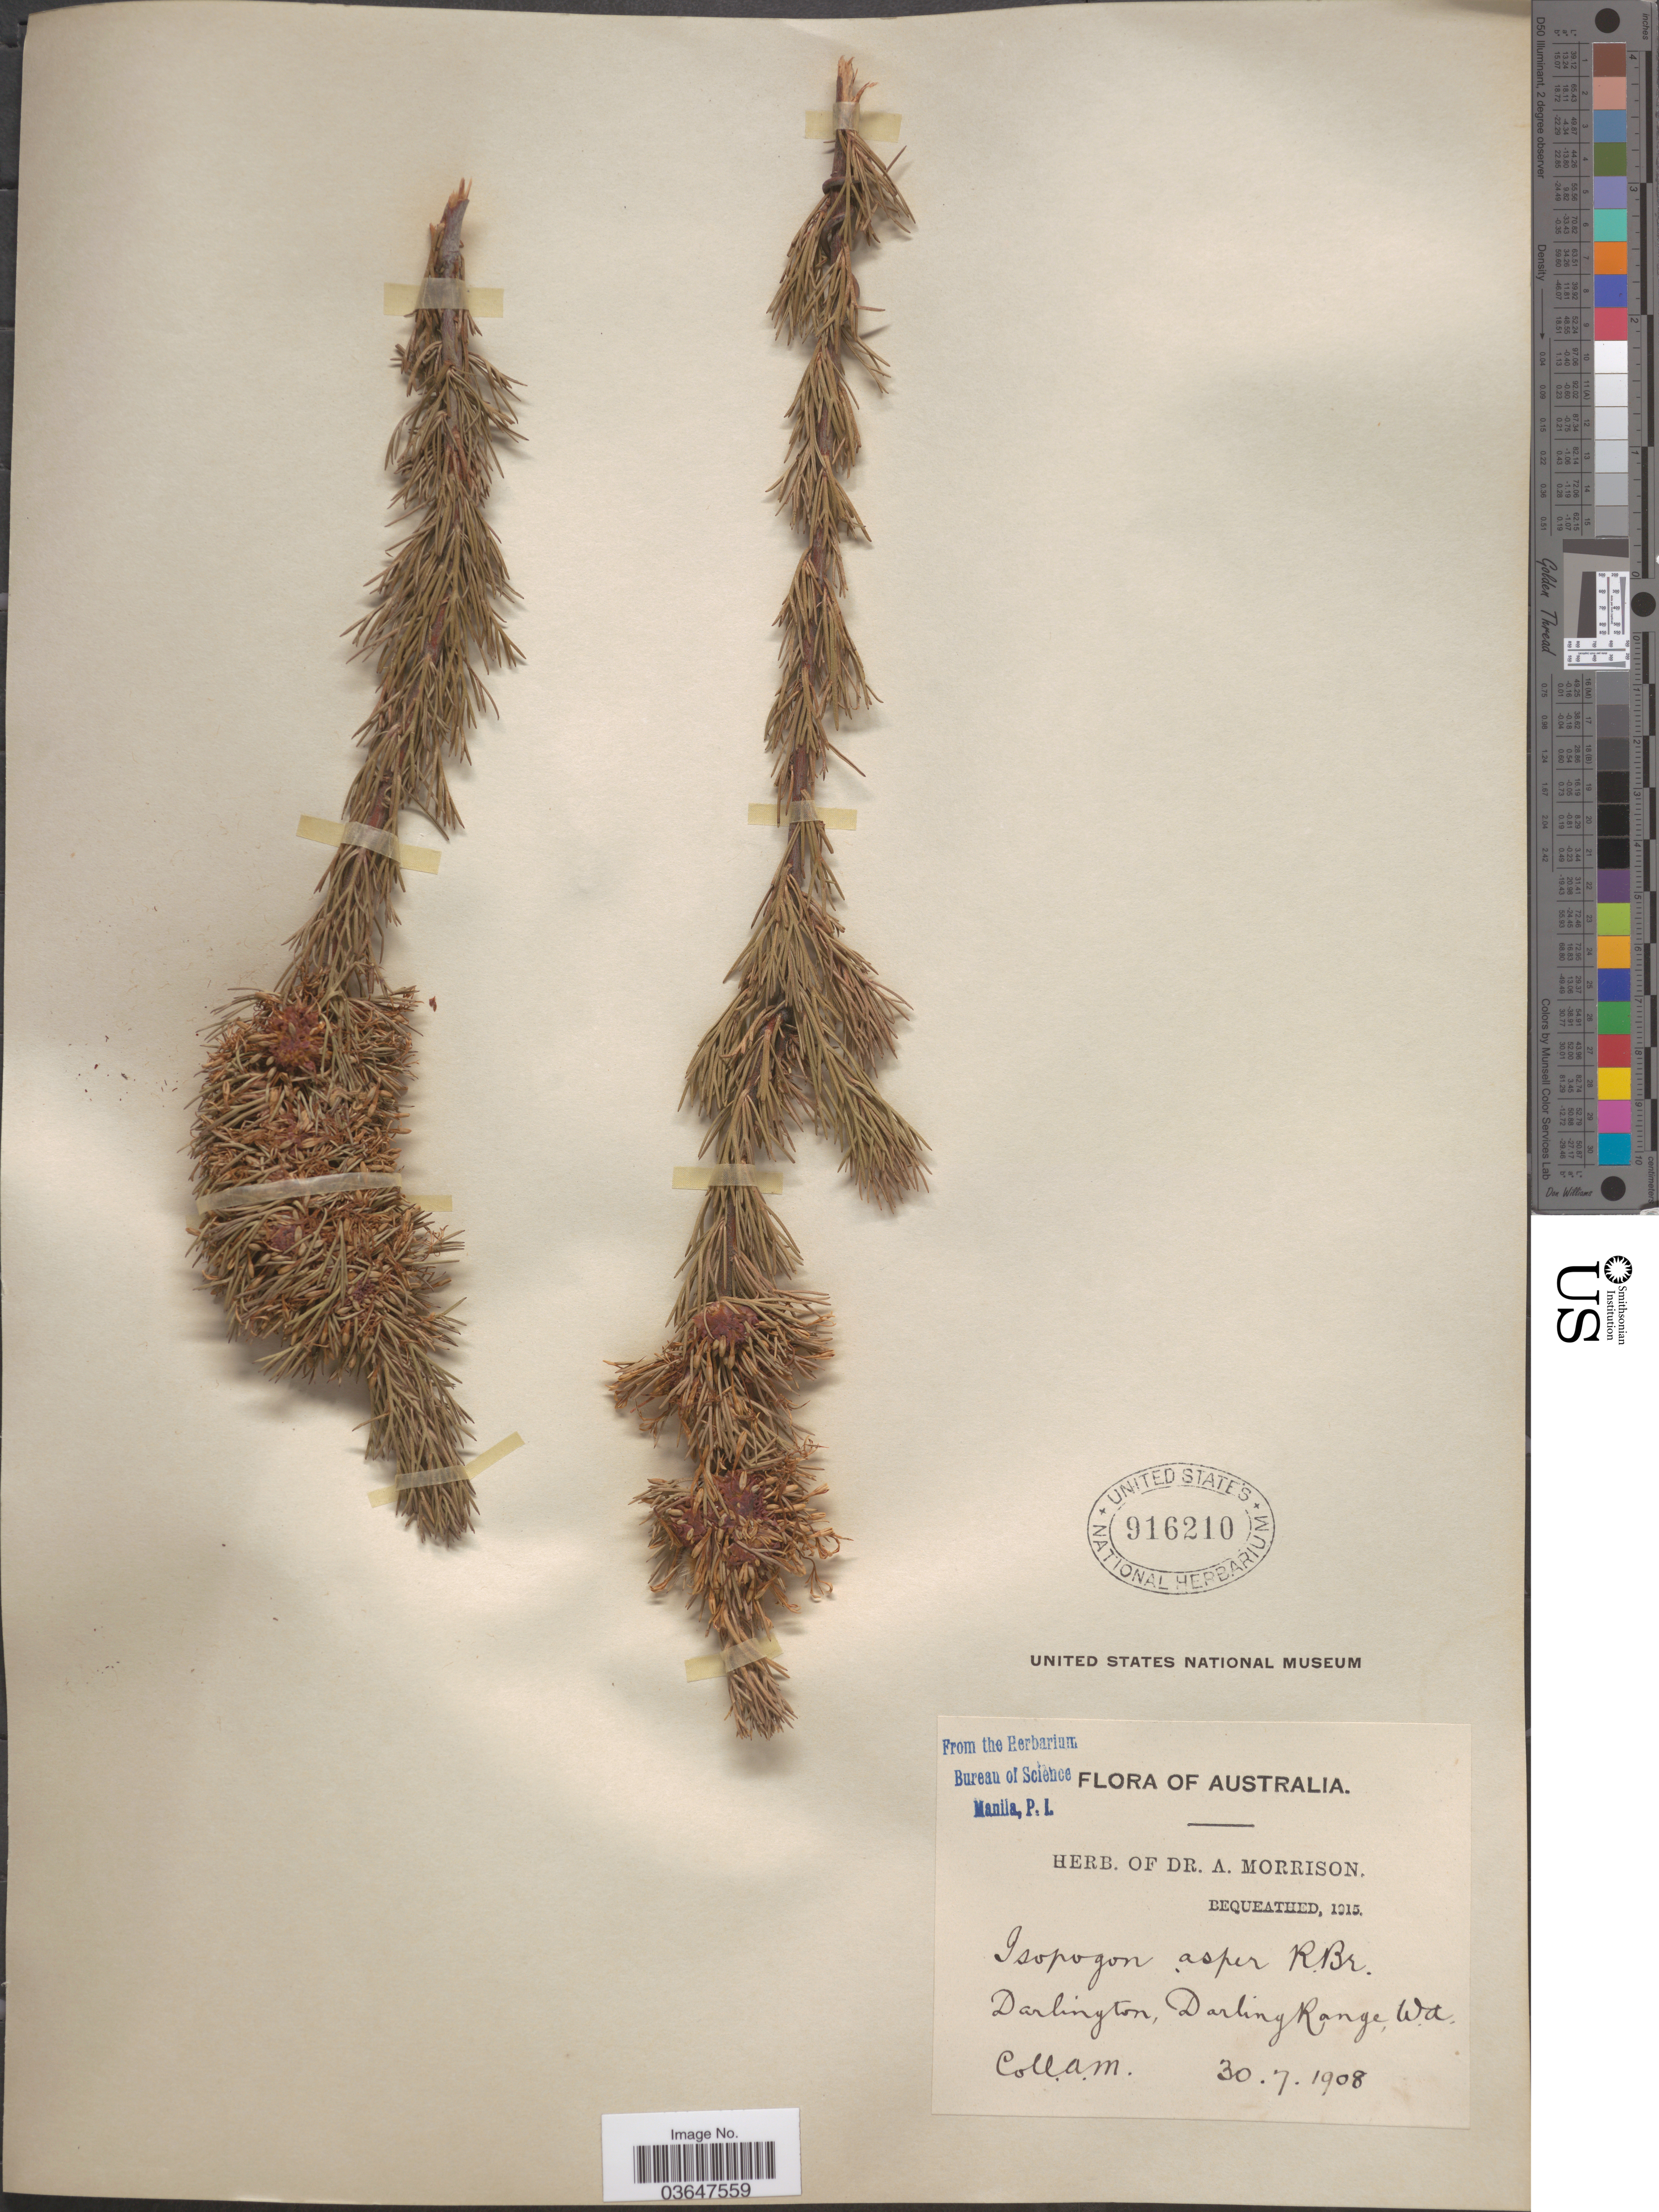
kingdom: Plantae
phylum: Tracheophyta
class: Magnoliopsida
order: Proteales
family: Proteaceae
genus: Isopogon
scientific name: Isopogon asper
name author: R. Br.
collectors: A. Morrison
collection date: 1908-07-30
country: Australia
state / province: Western Australia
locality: Darlington, Darling Range, W.A.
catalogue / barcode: US 916210